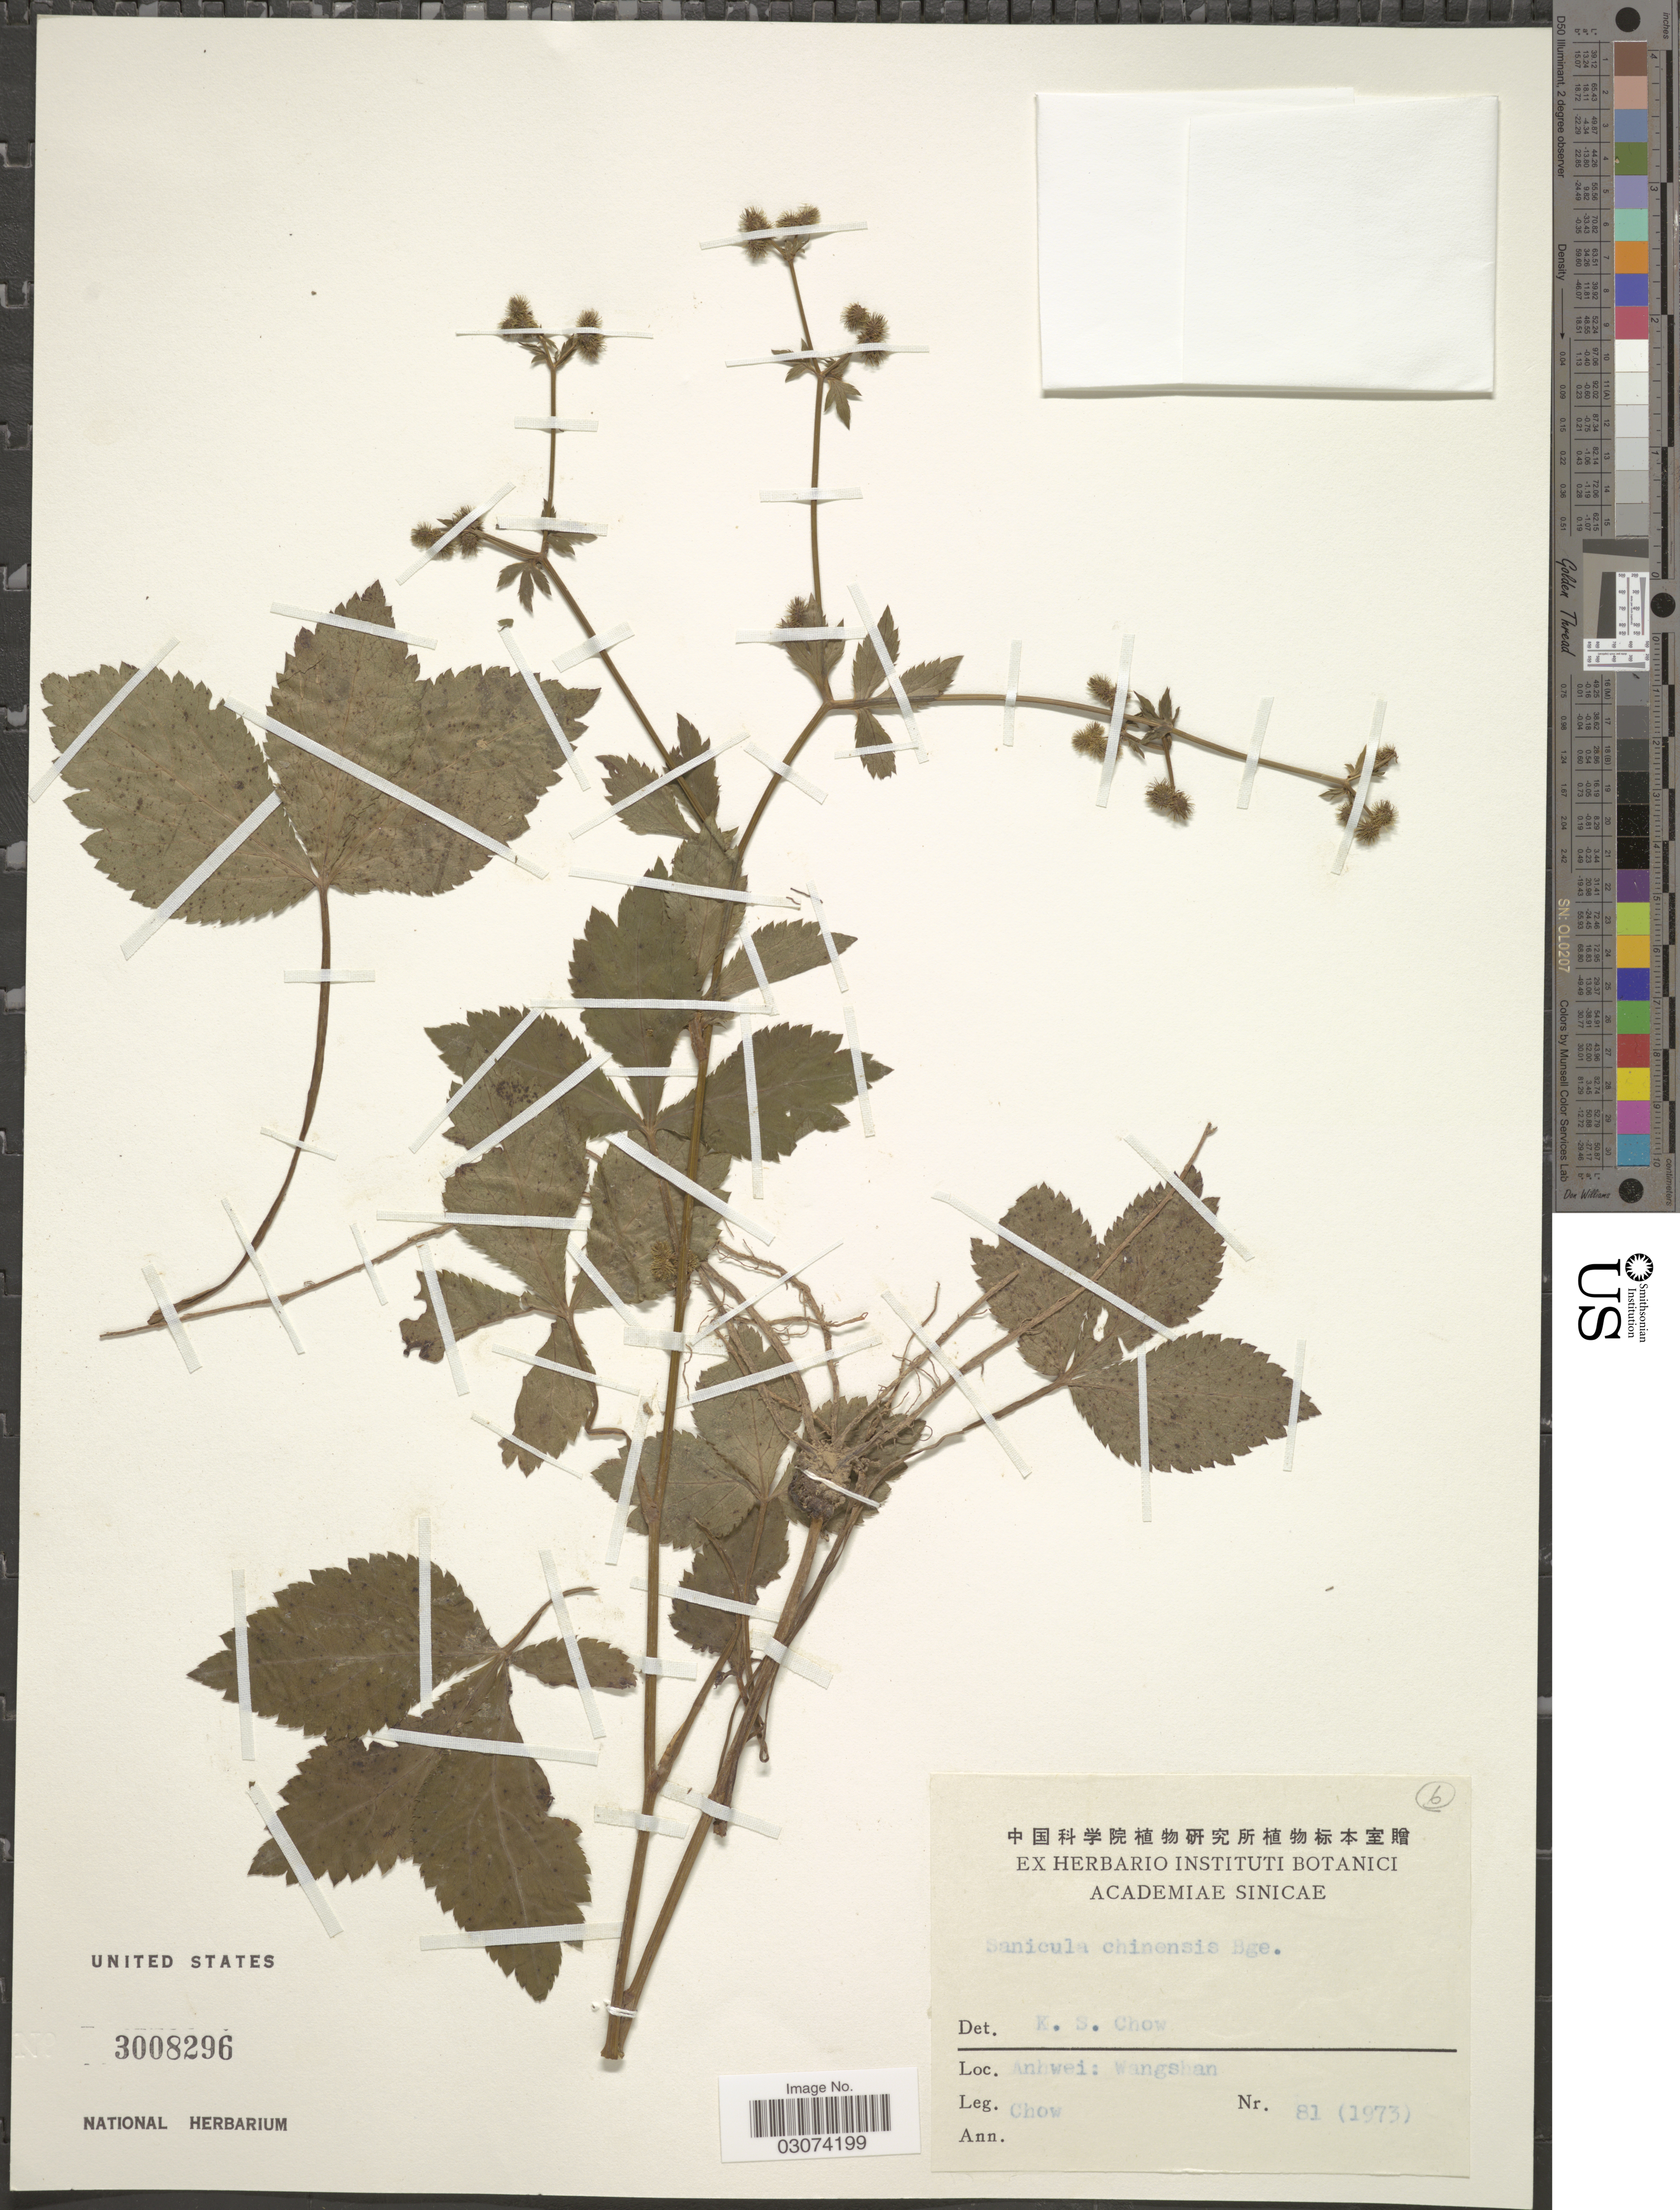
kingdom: Plantae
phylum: Tracheophyta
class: Magnoliopsida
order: Apiales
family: Apiaceae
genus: Sanicula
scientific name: Sanicula chinensis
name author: Bunge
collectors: Chow, --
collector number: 81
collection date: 1973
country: China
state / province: Anhui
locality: Anhwei: Wangshan.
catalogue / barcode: US 3008296